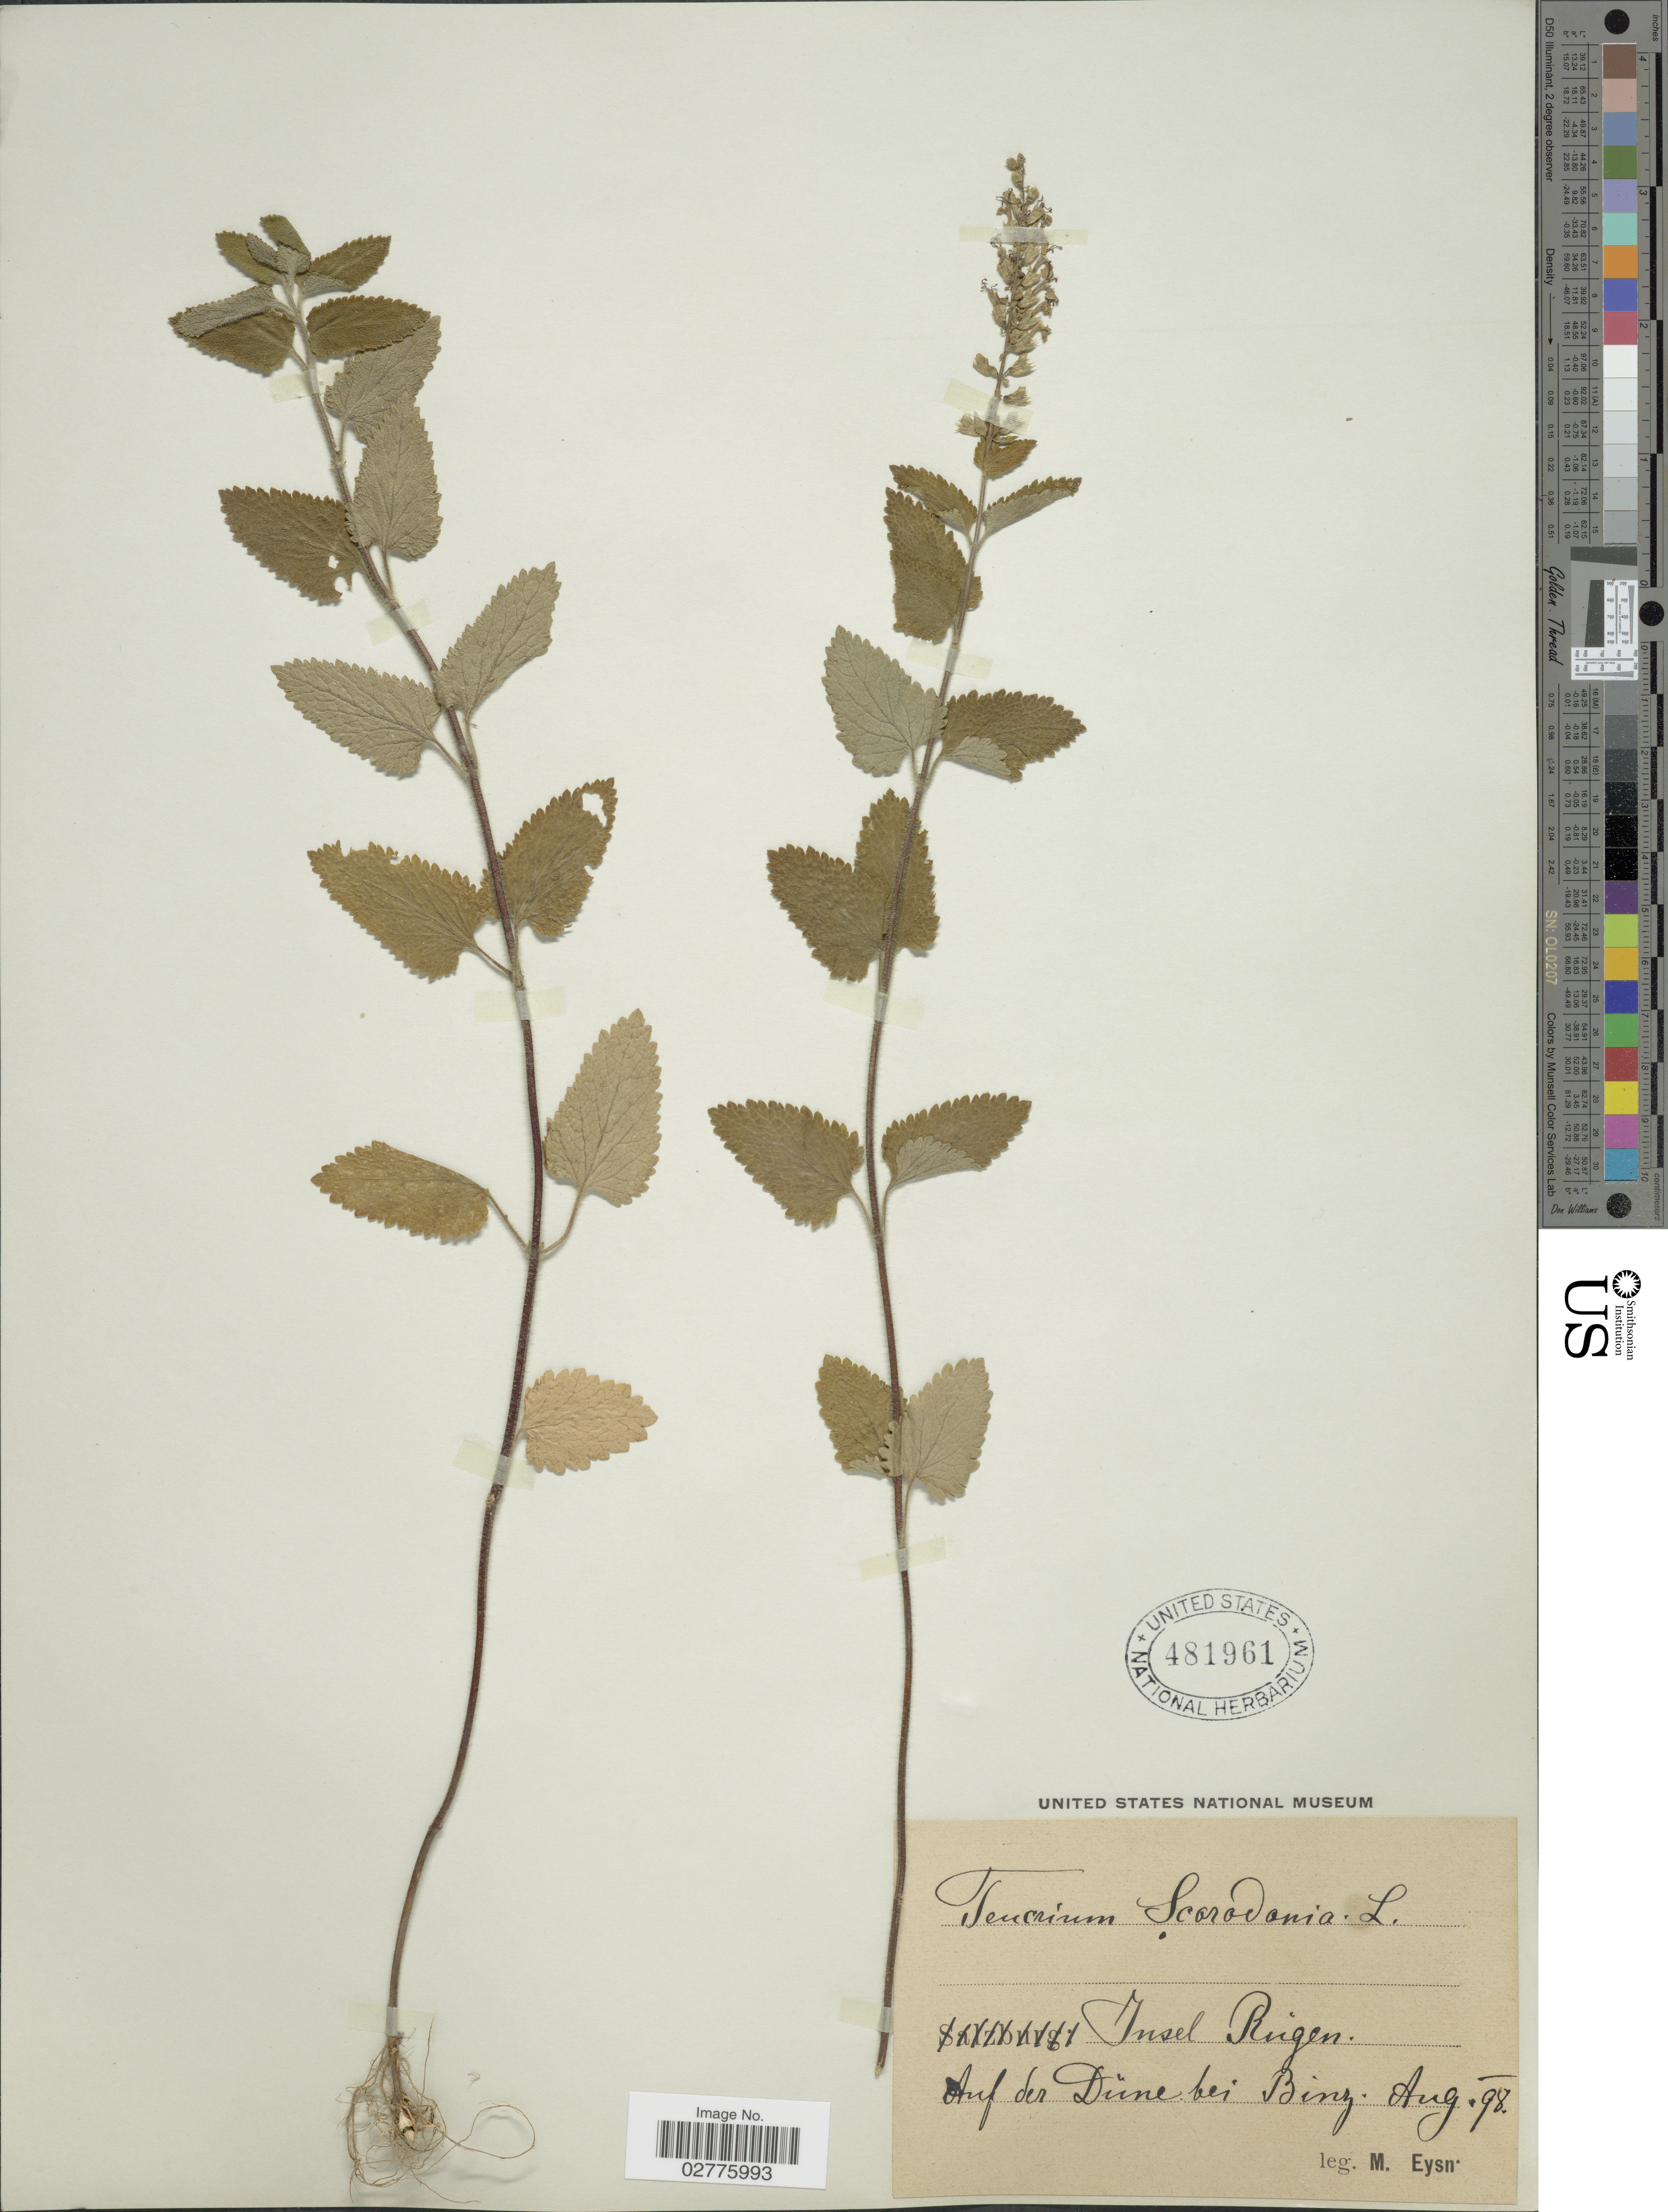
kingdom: Plantae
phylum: Tracheophyta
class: Magnoliopsida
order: Lamiales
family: Lamiaceae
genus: Teucrium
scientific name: Teucrium scorodonia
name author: L.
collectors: M. Eysn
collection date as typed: Transcribed d/m/y: /8/98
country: Germany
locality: Insel Rügen, Auf der Düne bei Binz.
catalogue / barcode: US 481961